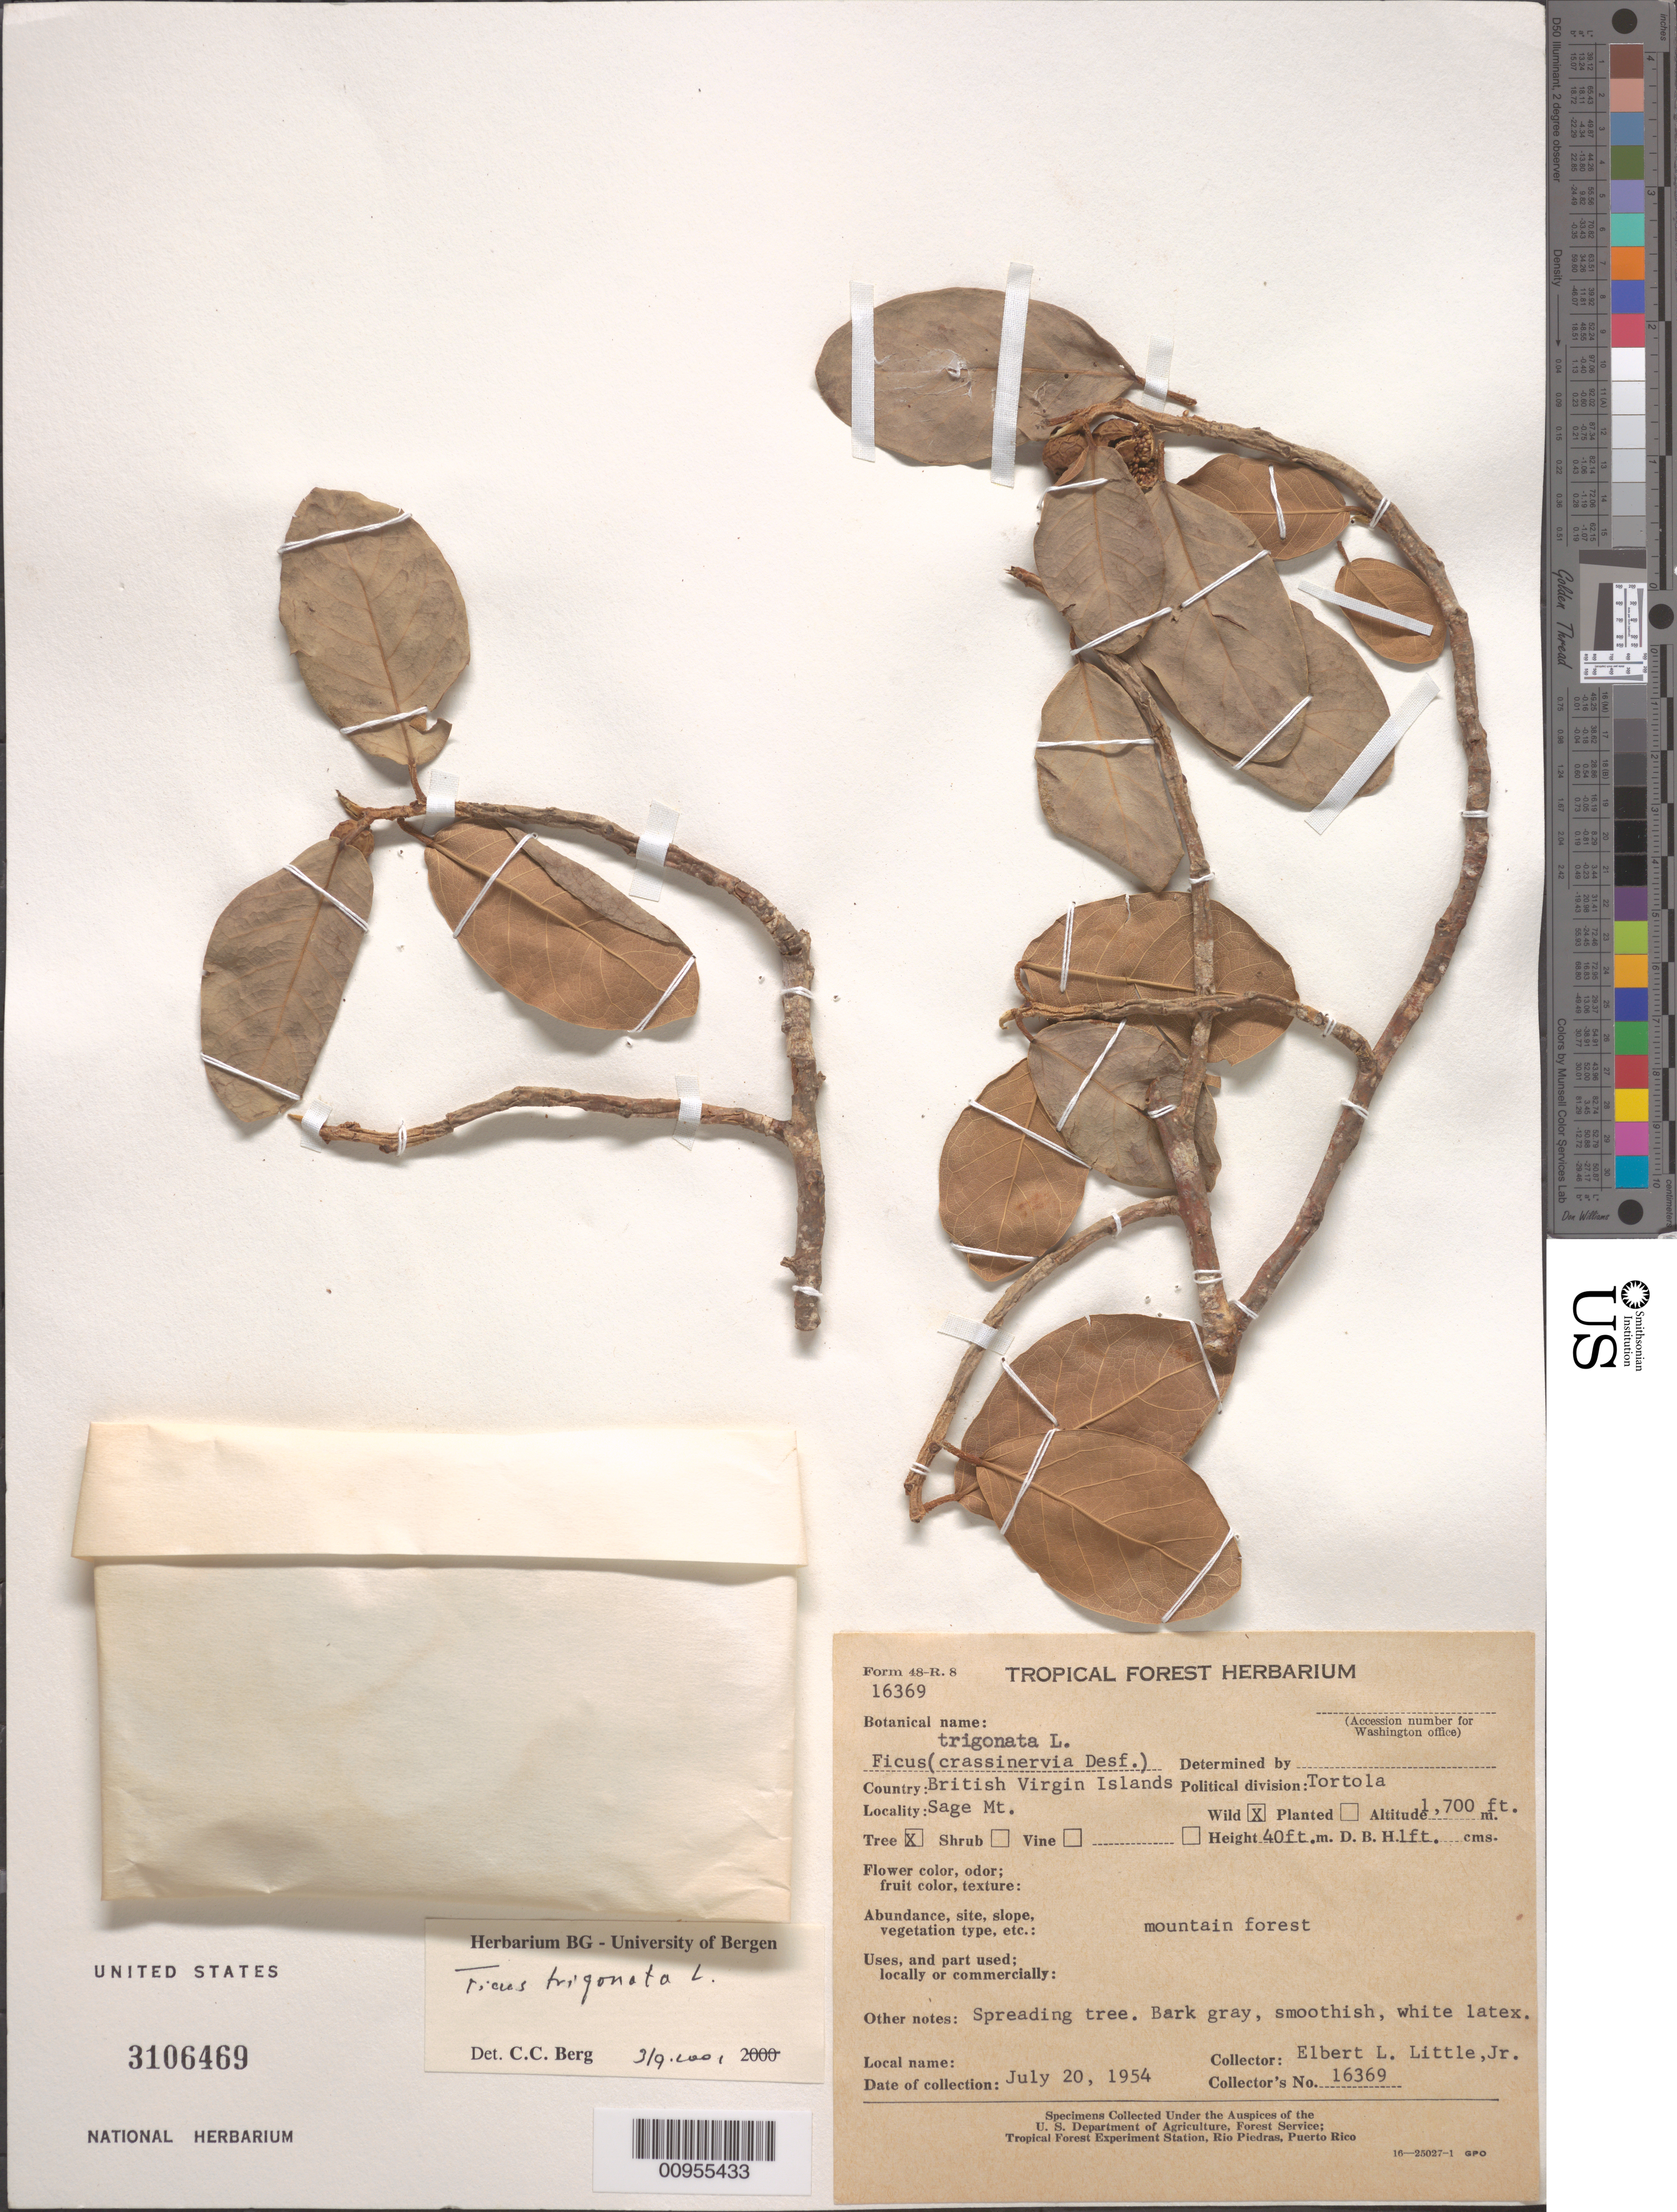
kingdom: Plantae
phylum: Tracheophyta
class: Magnoliopsida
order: Rosales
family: Moraceae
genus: Ficus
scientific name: Ficus trigonata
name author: L.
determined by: Berg, C. C.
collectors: E. L. Little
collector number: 16369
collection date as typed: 20 Jul 1954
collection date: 1954-07-20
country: British Virgin Islands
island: Tortola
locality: Sage Mt.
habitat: Mountain forest.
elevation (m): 213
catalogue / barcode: US 3106469